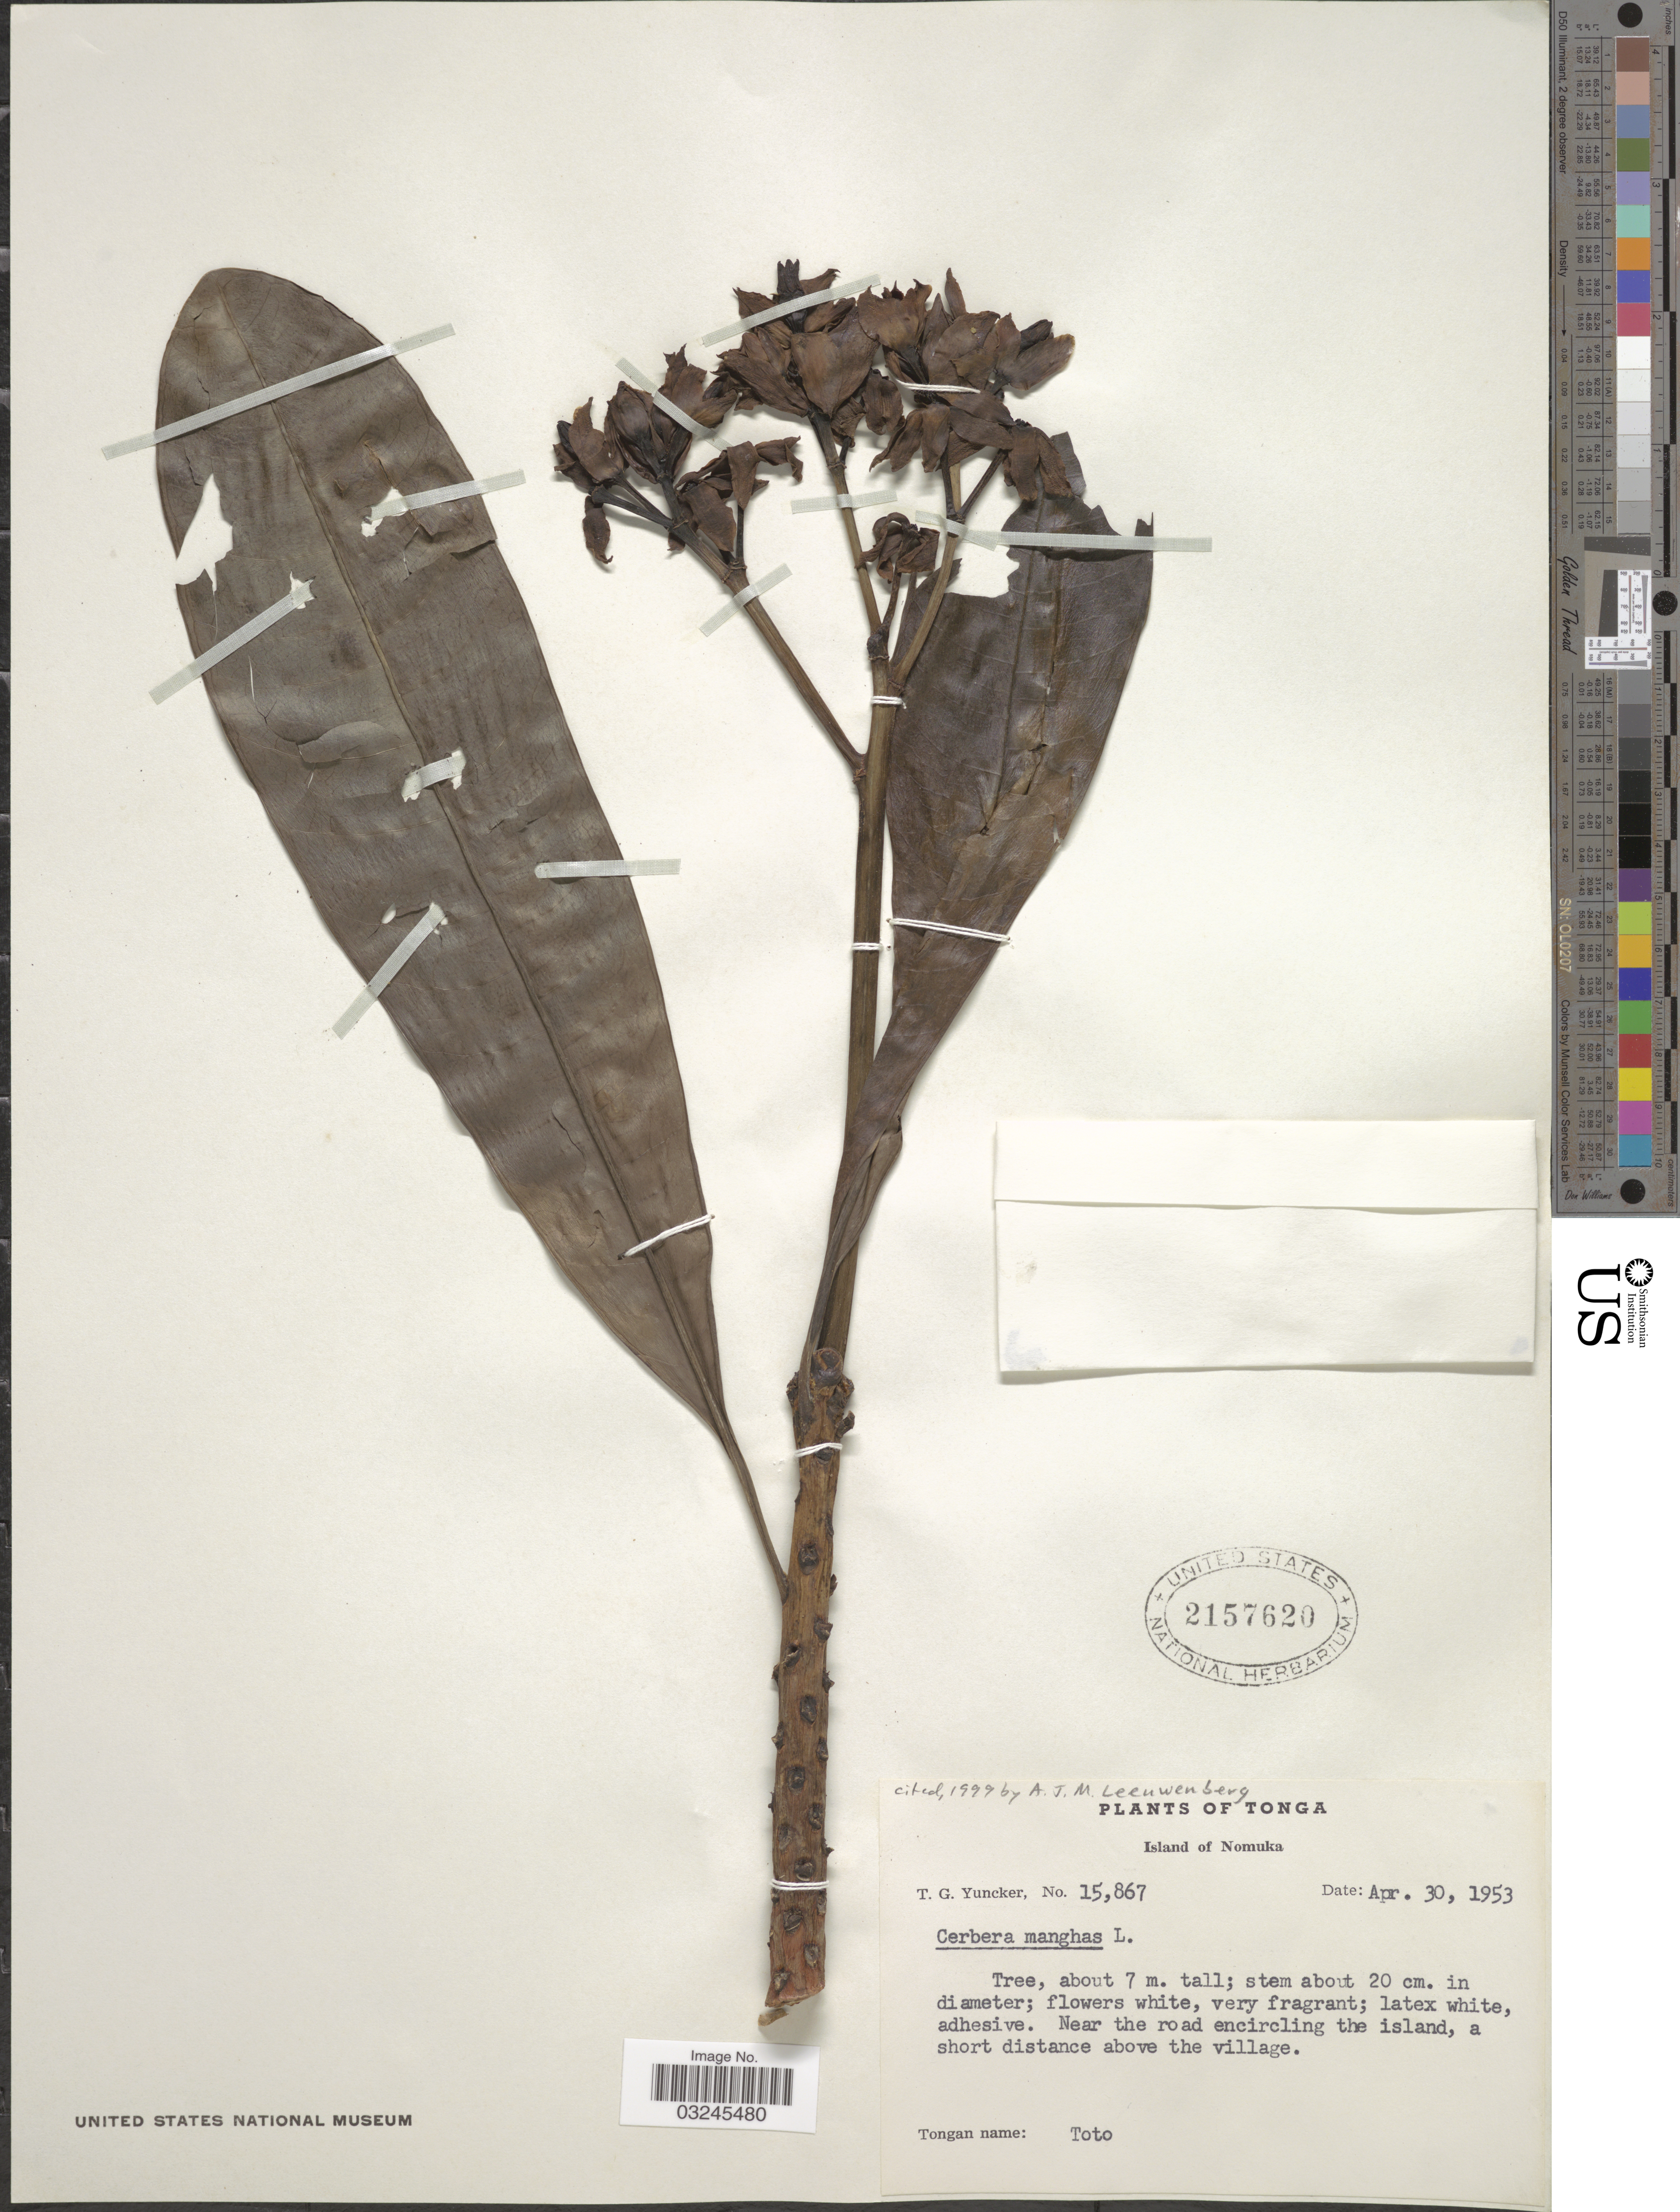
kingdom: Plantae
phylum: Tracheophyta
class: Magnoliopsida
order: Gentianales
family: Apocynaceae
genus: Cerbera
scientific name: Cerbera manghas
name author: L.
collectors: T. G. Yuncker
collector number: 15867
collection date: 1953-04-30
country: Tonga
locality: Island of Nomuka. Near the road encircling the island, a short distance above the village.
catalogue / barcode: US 2157620